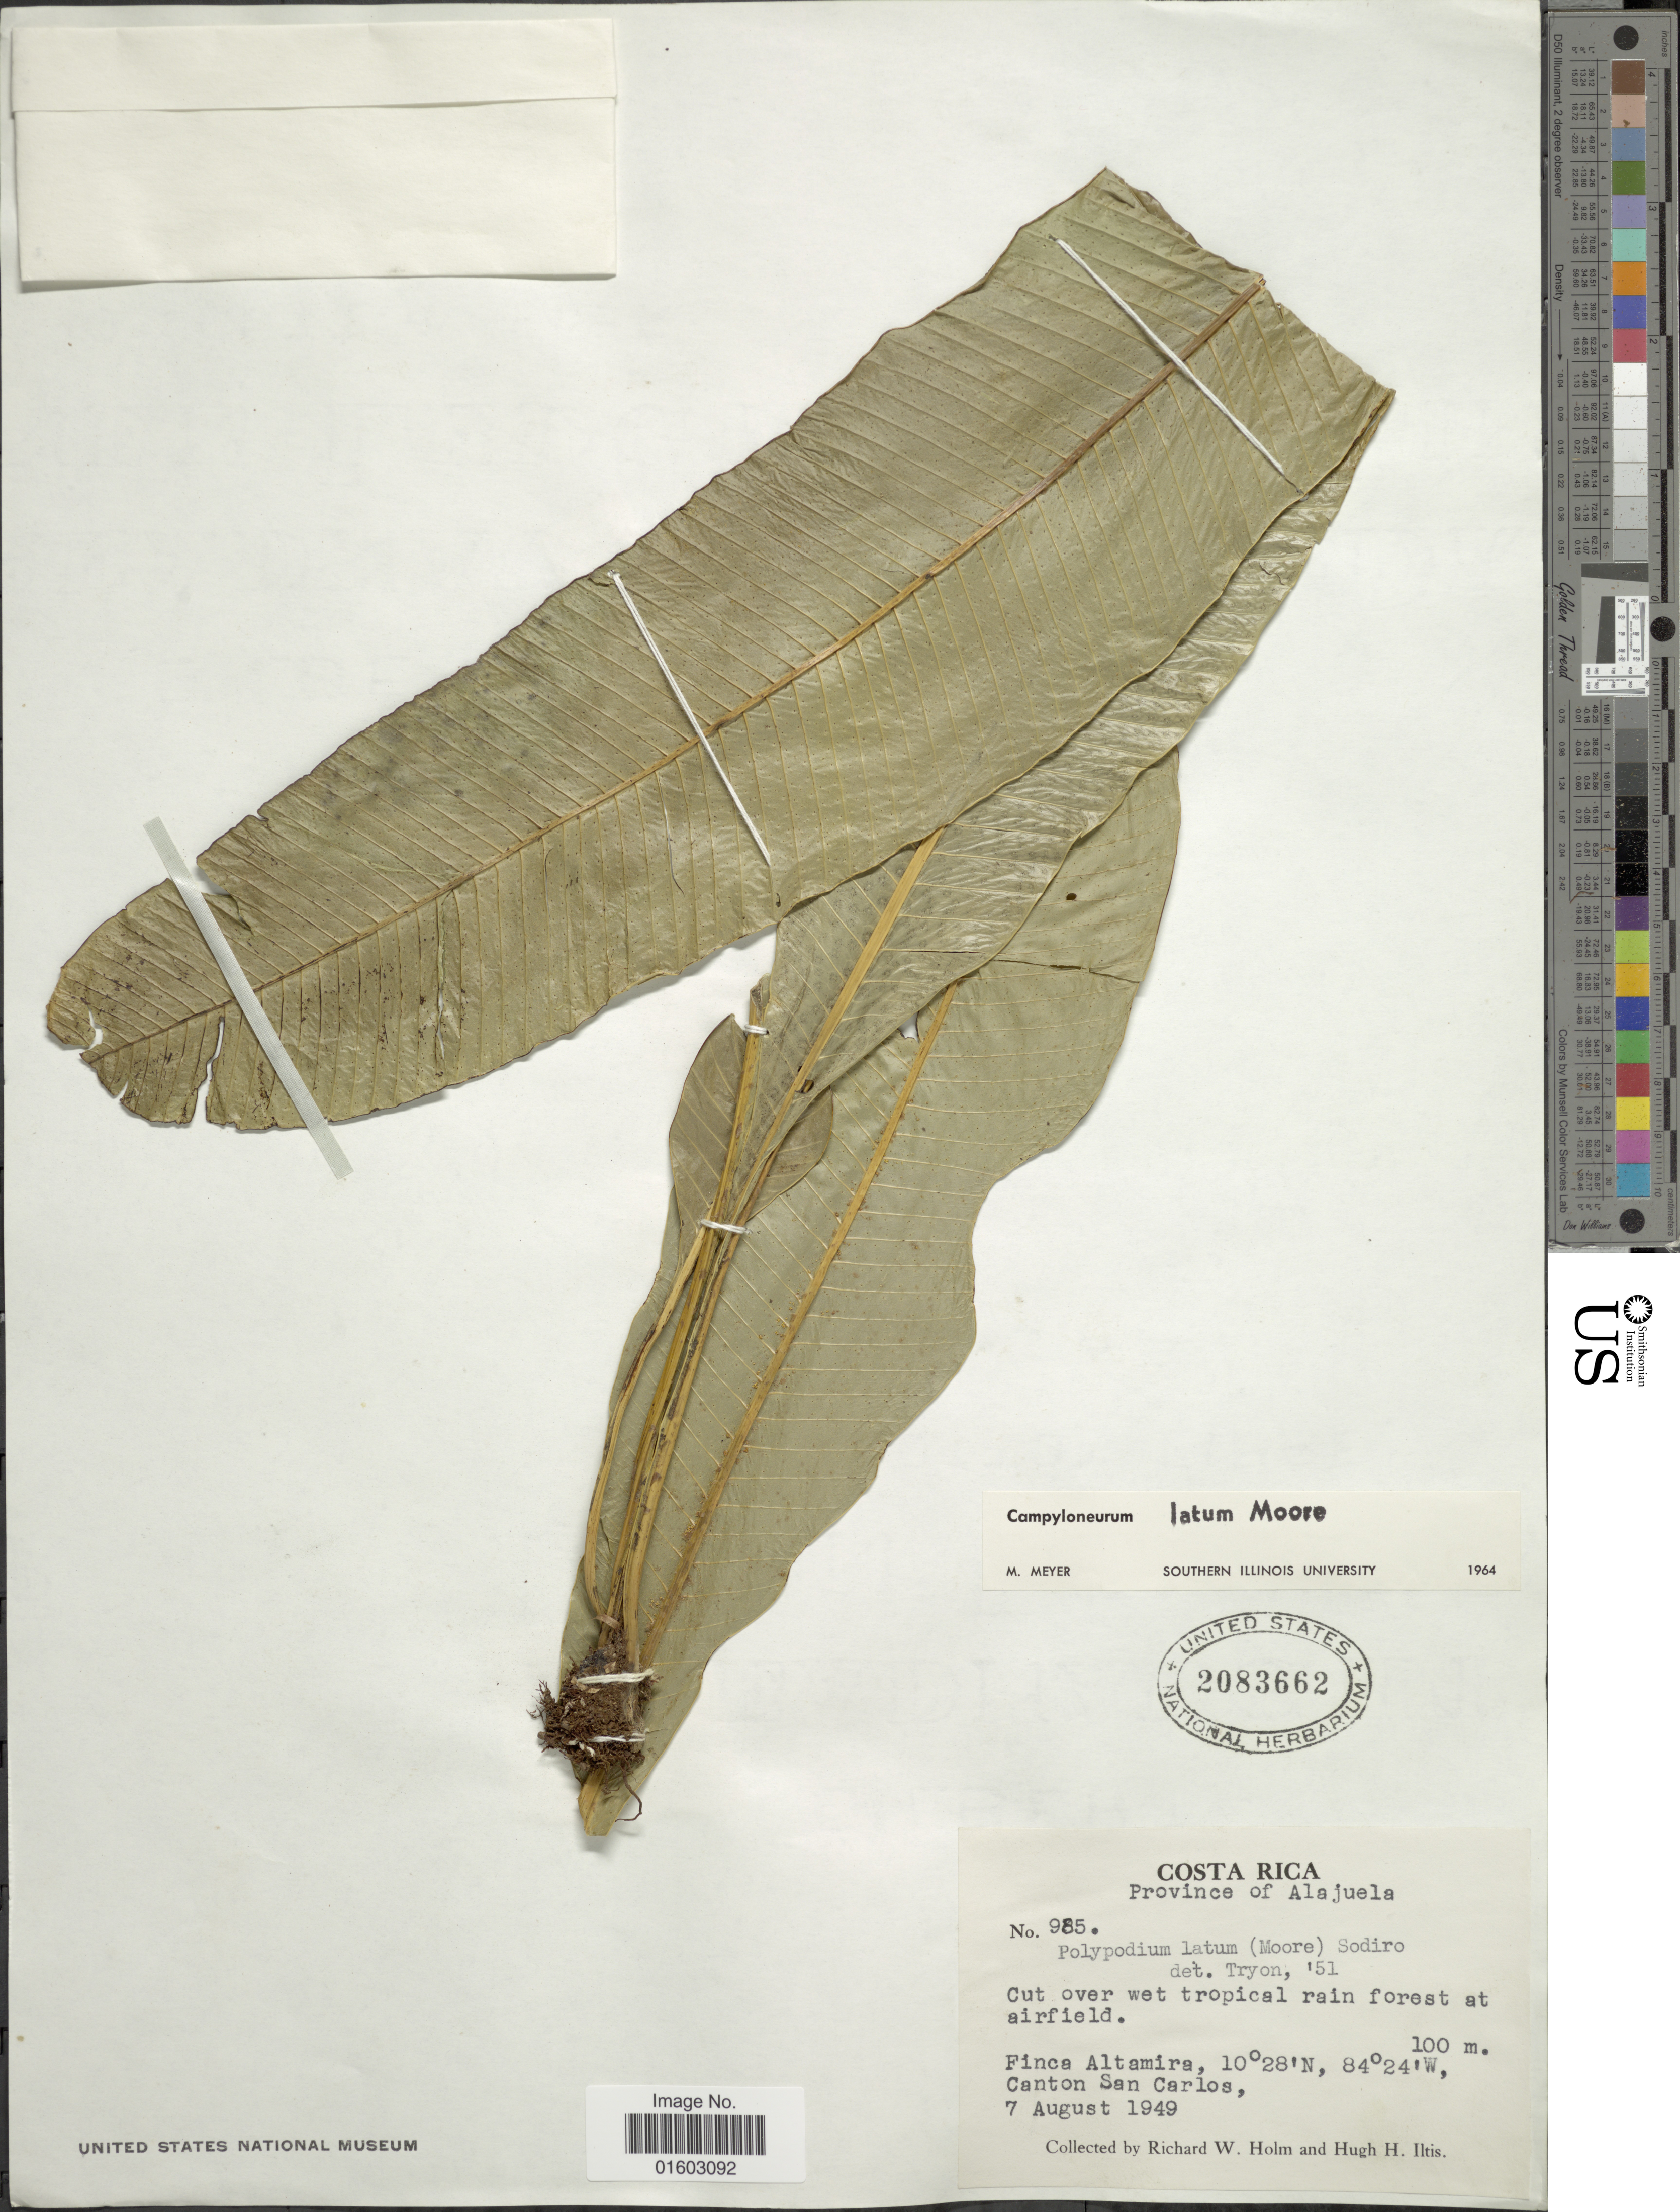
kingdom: Plantae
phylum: Tracheophyta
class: Polypodiopsida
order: Polypodiales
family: Polypodiaceae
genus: Campyloneurum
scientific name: Campyloneurum latum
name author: T. Moore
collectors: R. W. Holm & H. H. Iltis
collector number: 985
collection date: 1949-08-07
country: Costa Rica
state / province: Alajuela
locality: Finca Altamira, Canton San Carlos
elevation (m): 100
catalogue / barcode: US 2083662